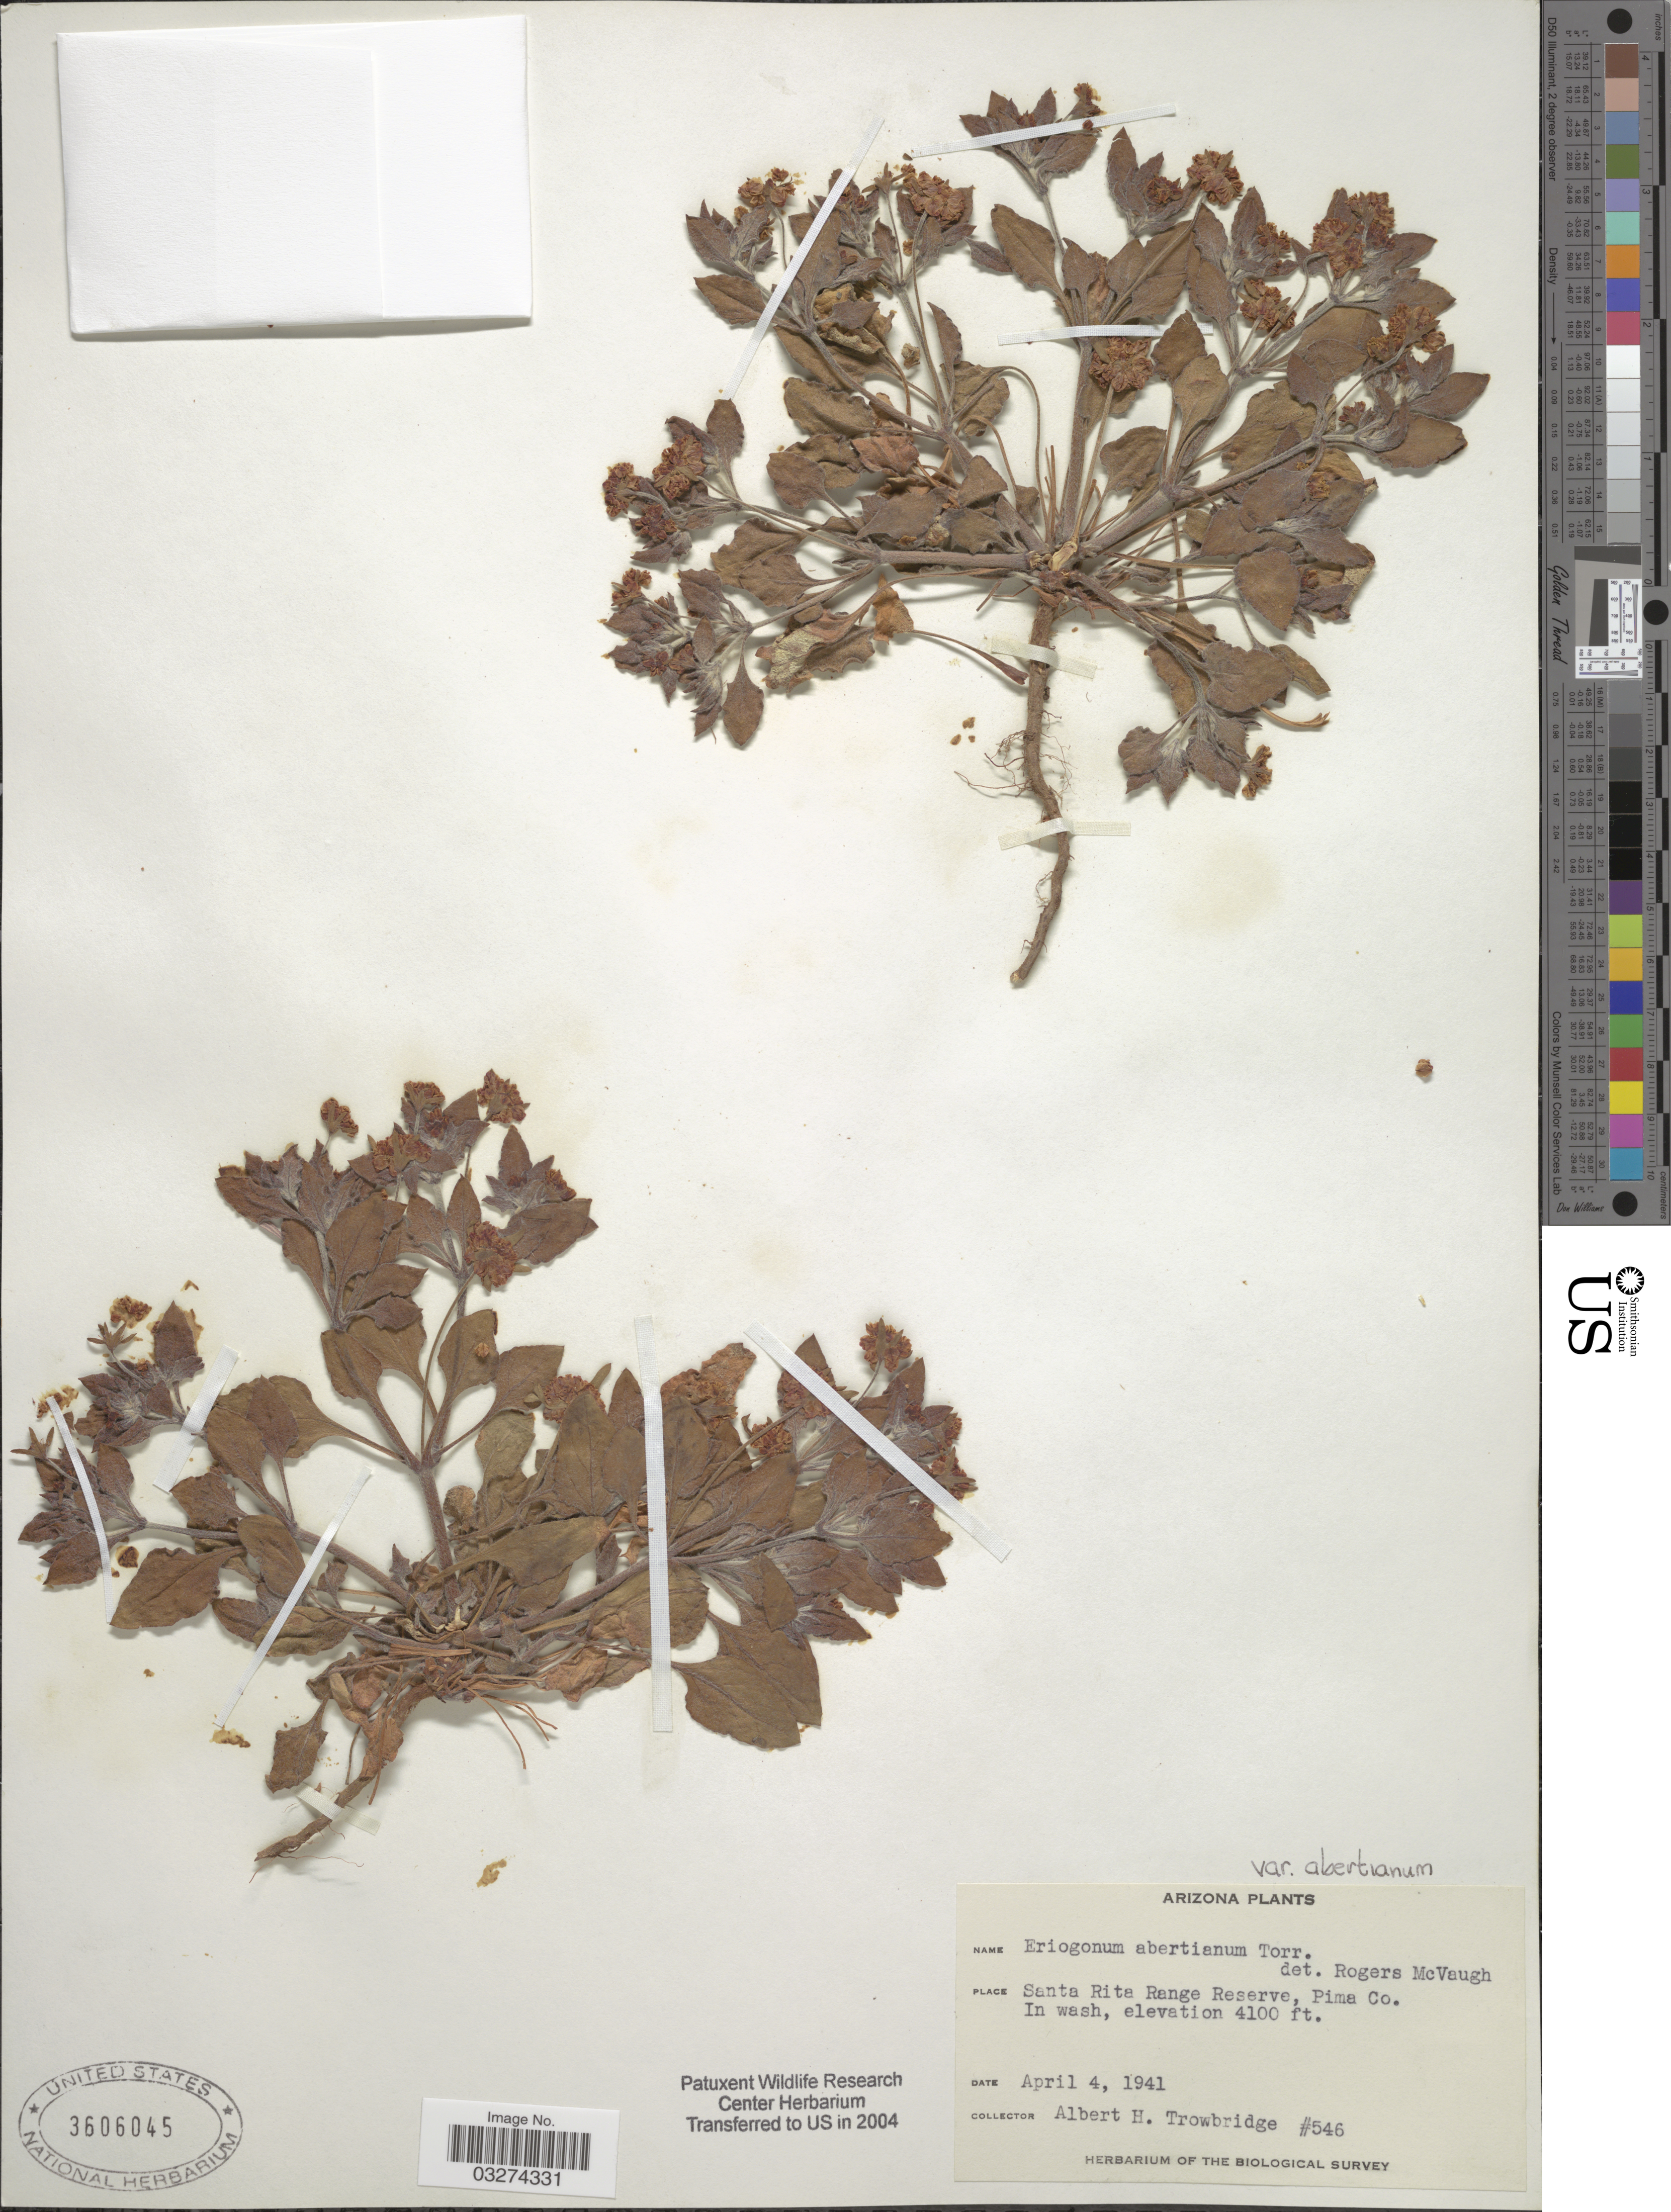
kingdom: Plantae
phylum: Tracheophyta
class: Magnoliopsida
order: Caryophyllales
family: Polygonaceae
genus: Eriogonum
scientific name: Eriogonum abertianum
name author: Torr.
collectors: A. H. Trowbridge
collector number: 546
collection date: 1941-04-04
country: United States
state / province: Arizona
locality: Santa Rita Range Reserve, Pima Co.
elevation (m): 1250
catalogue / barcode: US 3606045